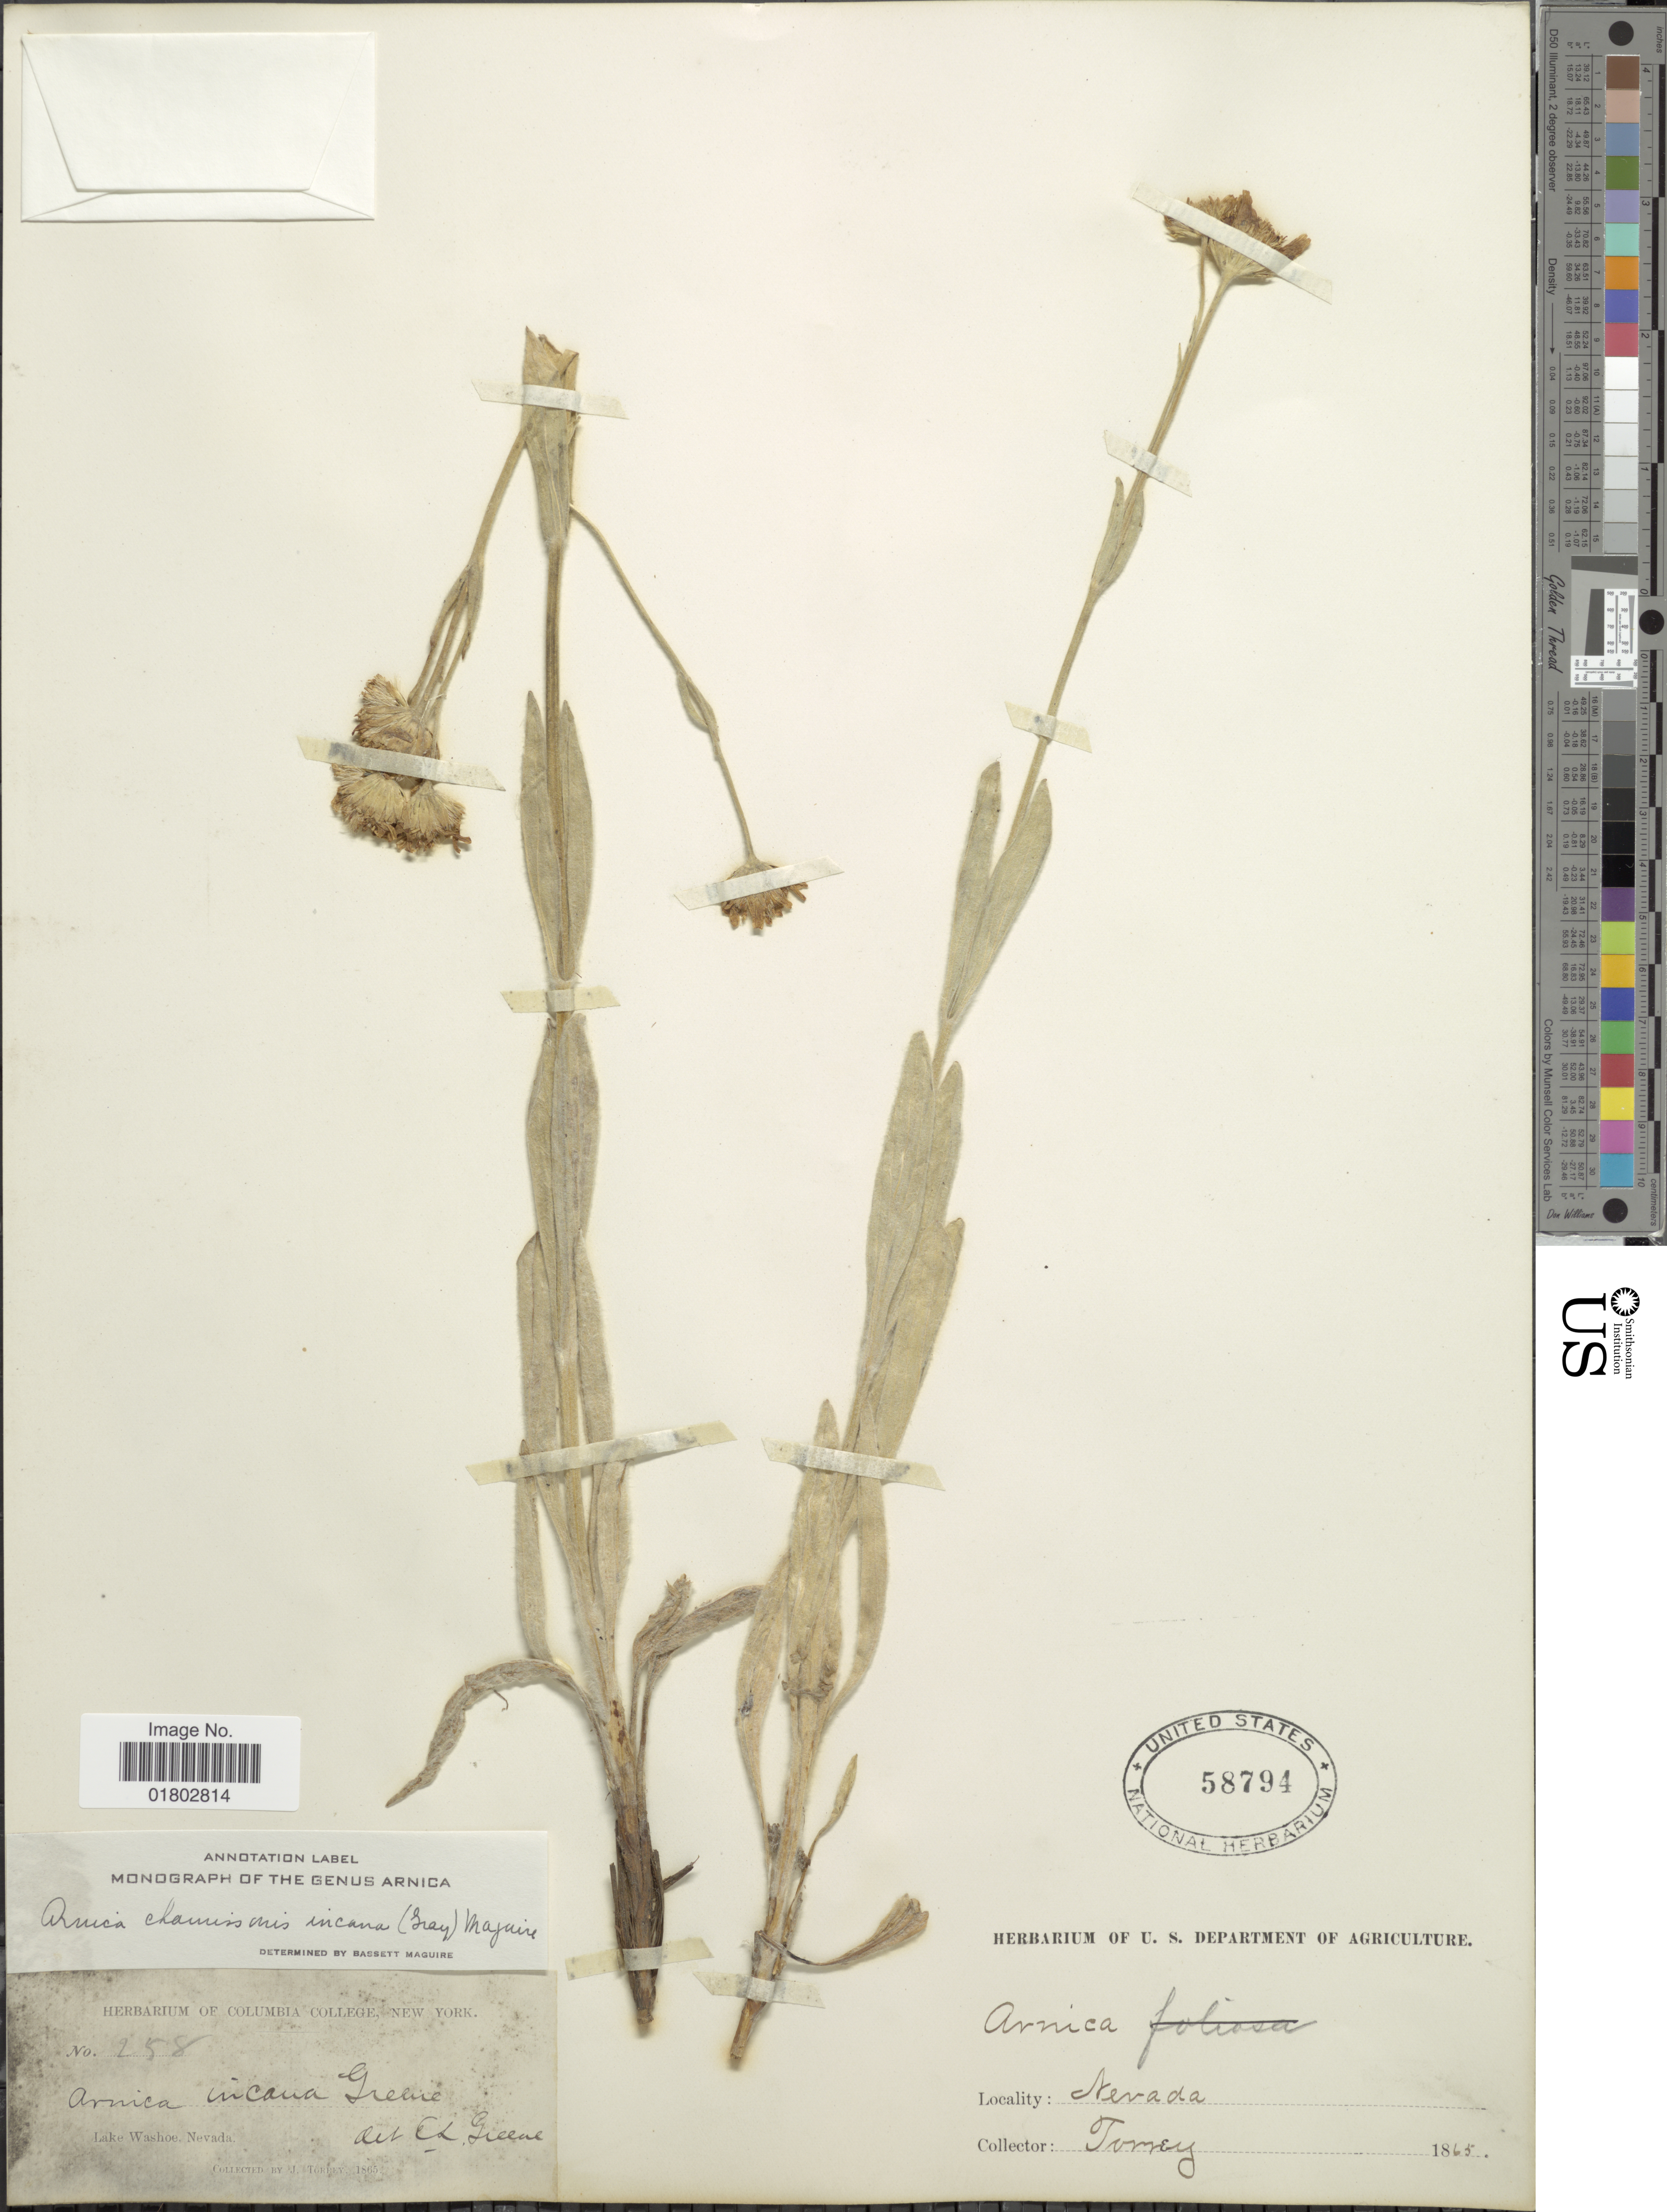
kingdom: Plantae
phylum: Tracheophyta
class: Magnoliopsida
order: Asterales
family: Asteraceae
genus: Arnica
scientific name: Arnica chamissonis subsp. incana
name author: (A. Gray) Maguire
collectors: J. Torrey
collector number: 258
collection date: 1865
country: United States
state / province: Nevada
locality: Washoe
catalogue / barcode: US 58794